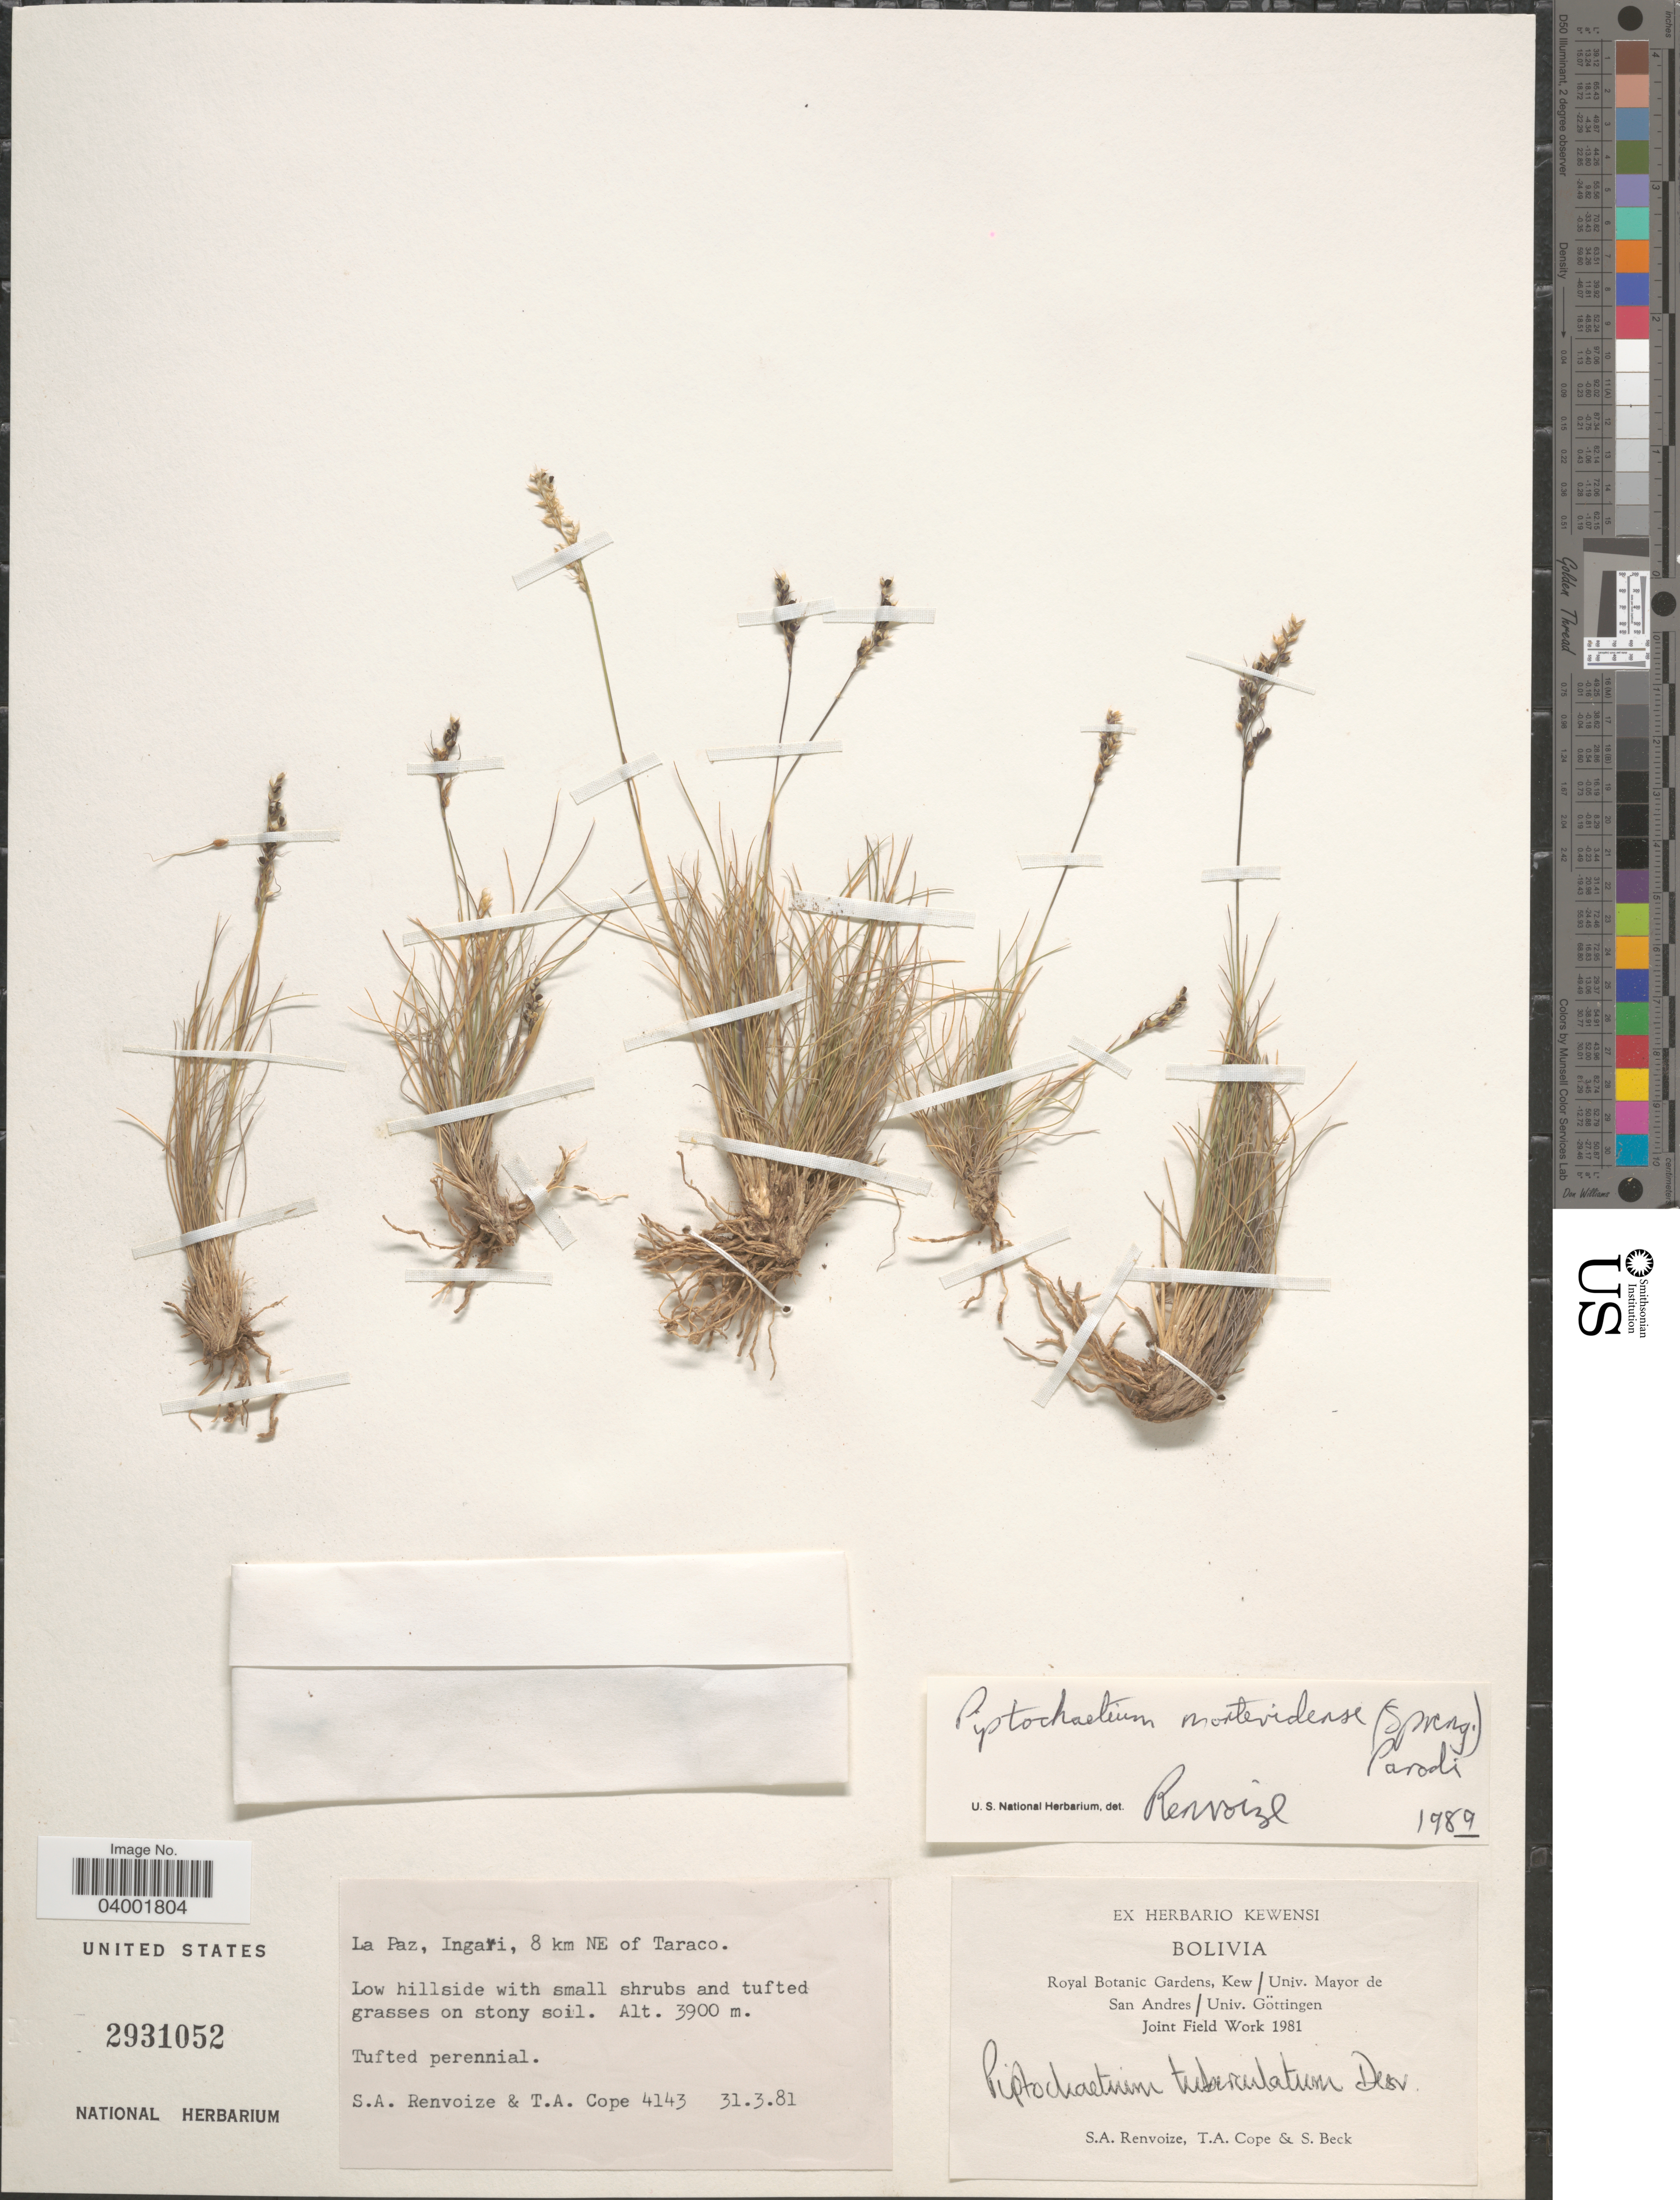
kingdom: Plantae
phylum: Tracheophyta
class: Liliopsida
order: Poales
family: Poaceae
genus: Piptochaetium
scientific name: Piptochaetium montevidense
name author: (Spreng.) Parodi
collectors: S. A. Renvoize, T. A. Cope & S. G. Beck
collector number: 4143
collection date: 1981-03-31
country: Bolivia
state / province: La Paz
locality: Ingari, 8 km NE of Taraco.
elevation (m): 3900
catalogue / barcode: US 2931052